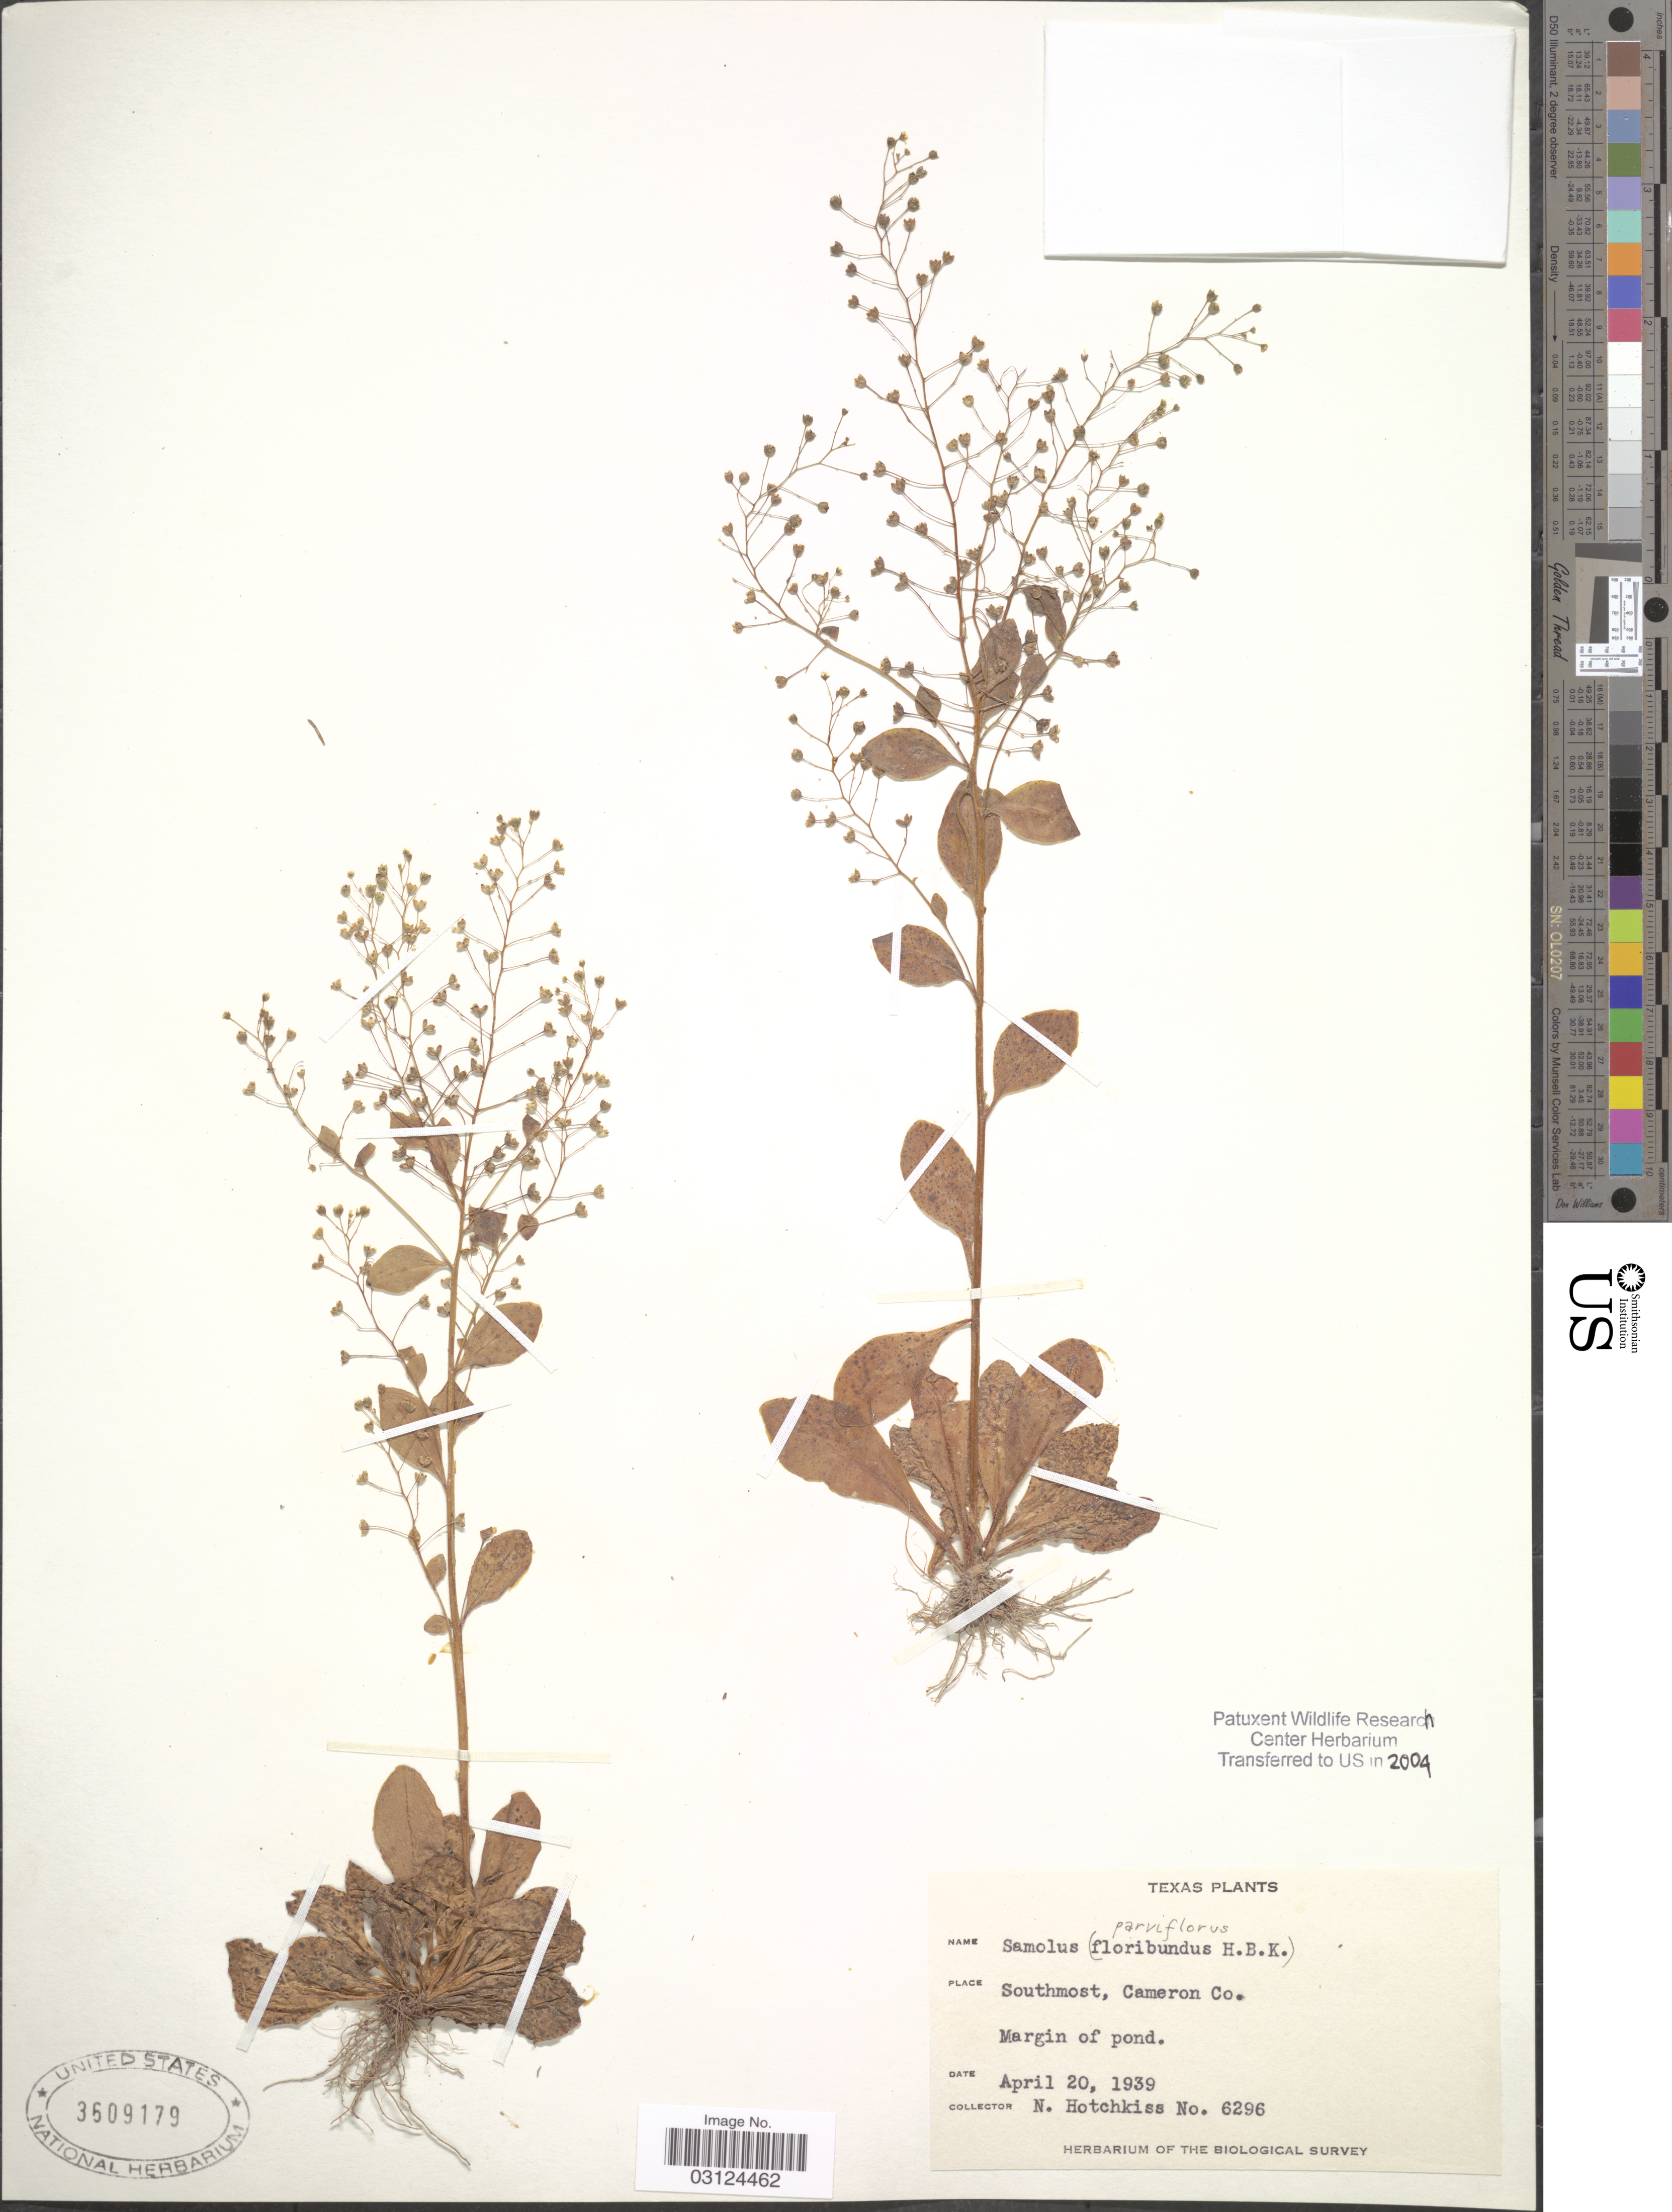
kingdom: Plantae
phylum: Tracheophyta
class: Magnoliopsida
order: Ericales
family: Primulaceae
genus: Samolus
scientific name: Samolus parviflorus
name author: Raf.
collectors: N. Hotchkiss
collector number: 6296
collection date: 1939-04-20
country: United States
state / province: Texas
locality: Southmost, Cameron Co.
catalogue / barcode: US 3609179